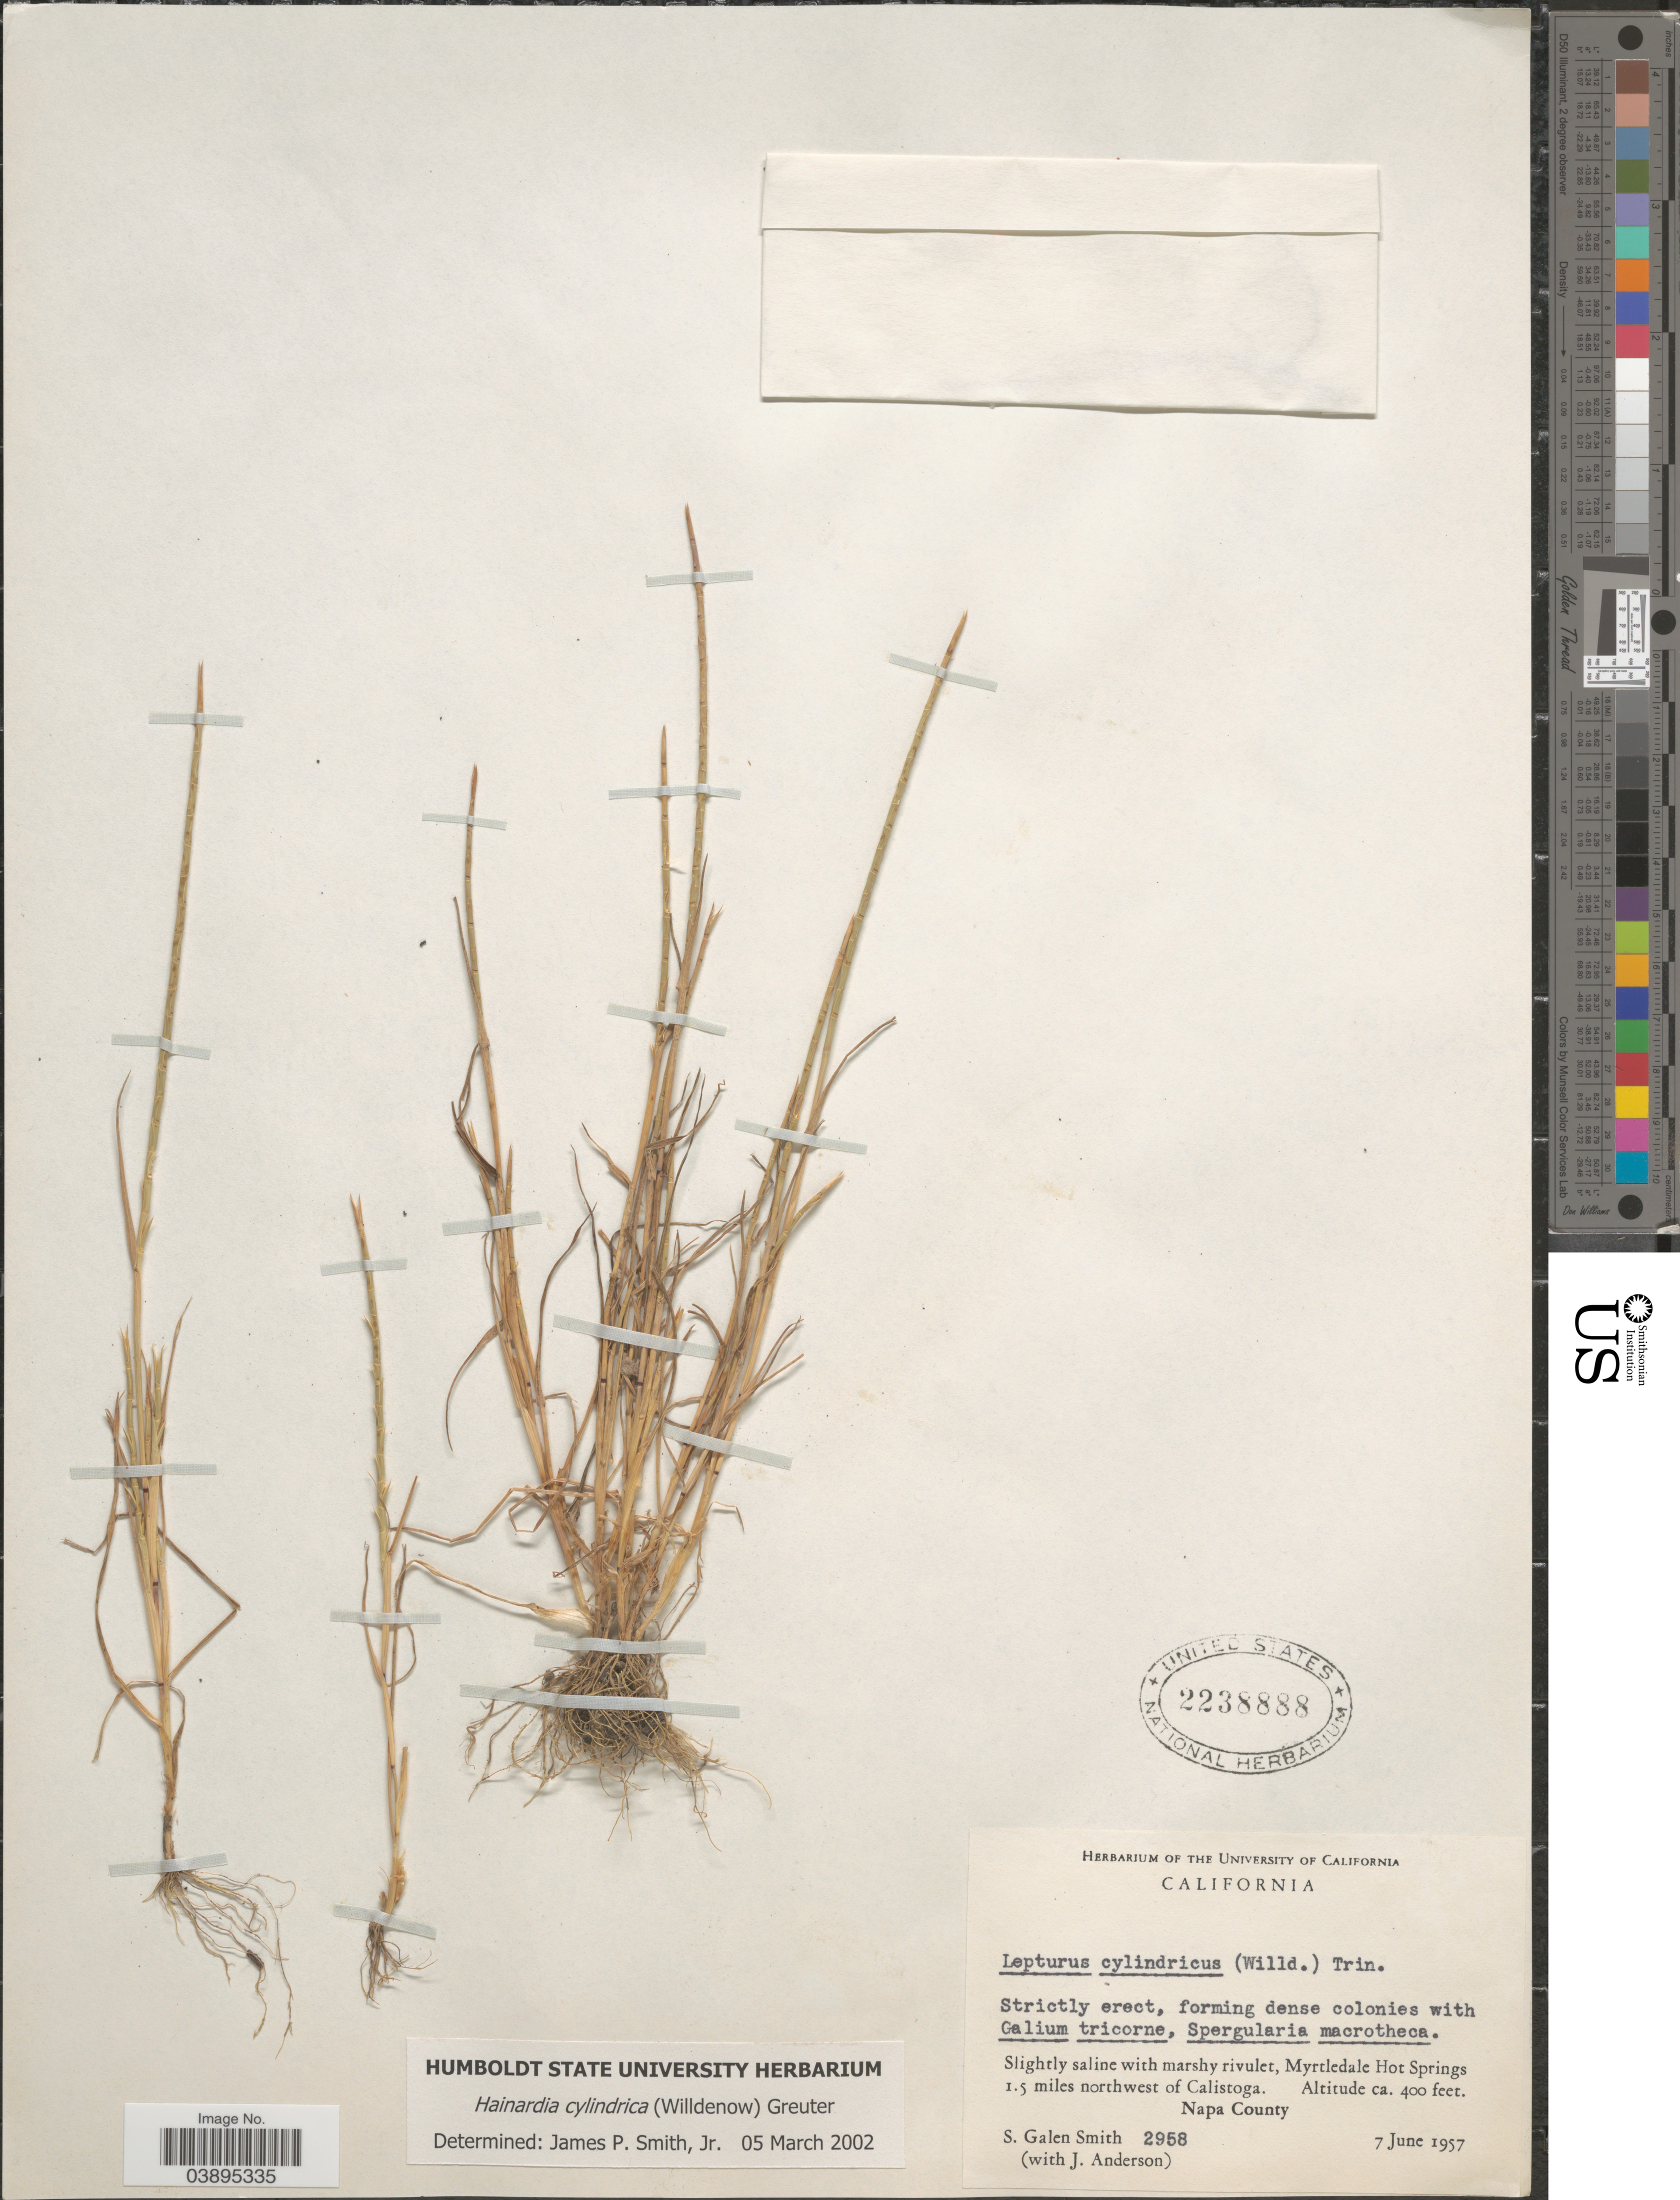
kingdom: Plantae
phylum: Tracheophyta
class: Liliopsida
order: Poales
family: Poaceae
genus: Hainardia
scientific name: Hainardia cylindrica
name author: (Willd.) Greuter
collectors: S. G. Smith & J. Anderson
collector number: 2958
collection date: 1957-06-07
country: United States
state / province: California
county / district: Napa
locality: Myrtledale Hot Springs 1.5 miles northwest of Calistoga. Napa County.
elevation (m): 122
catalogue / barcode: US 2238888